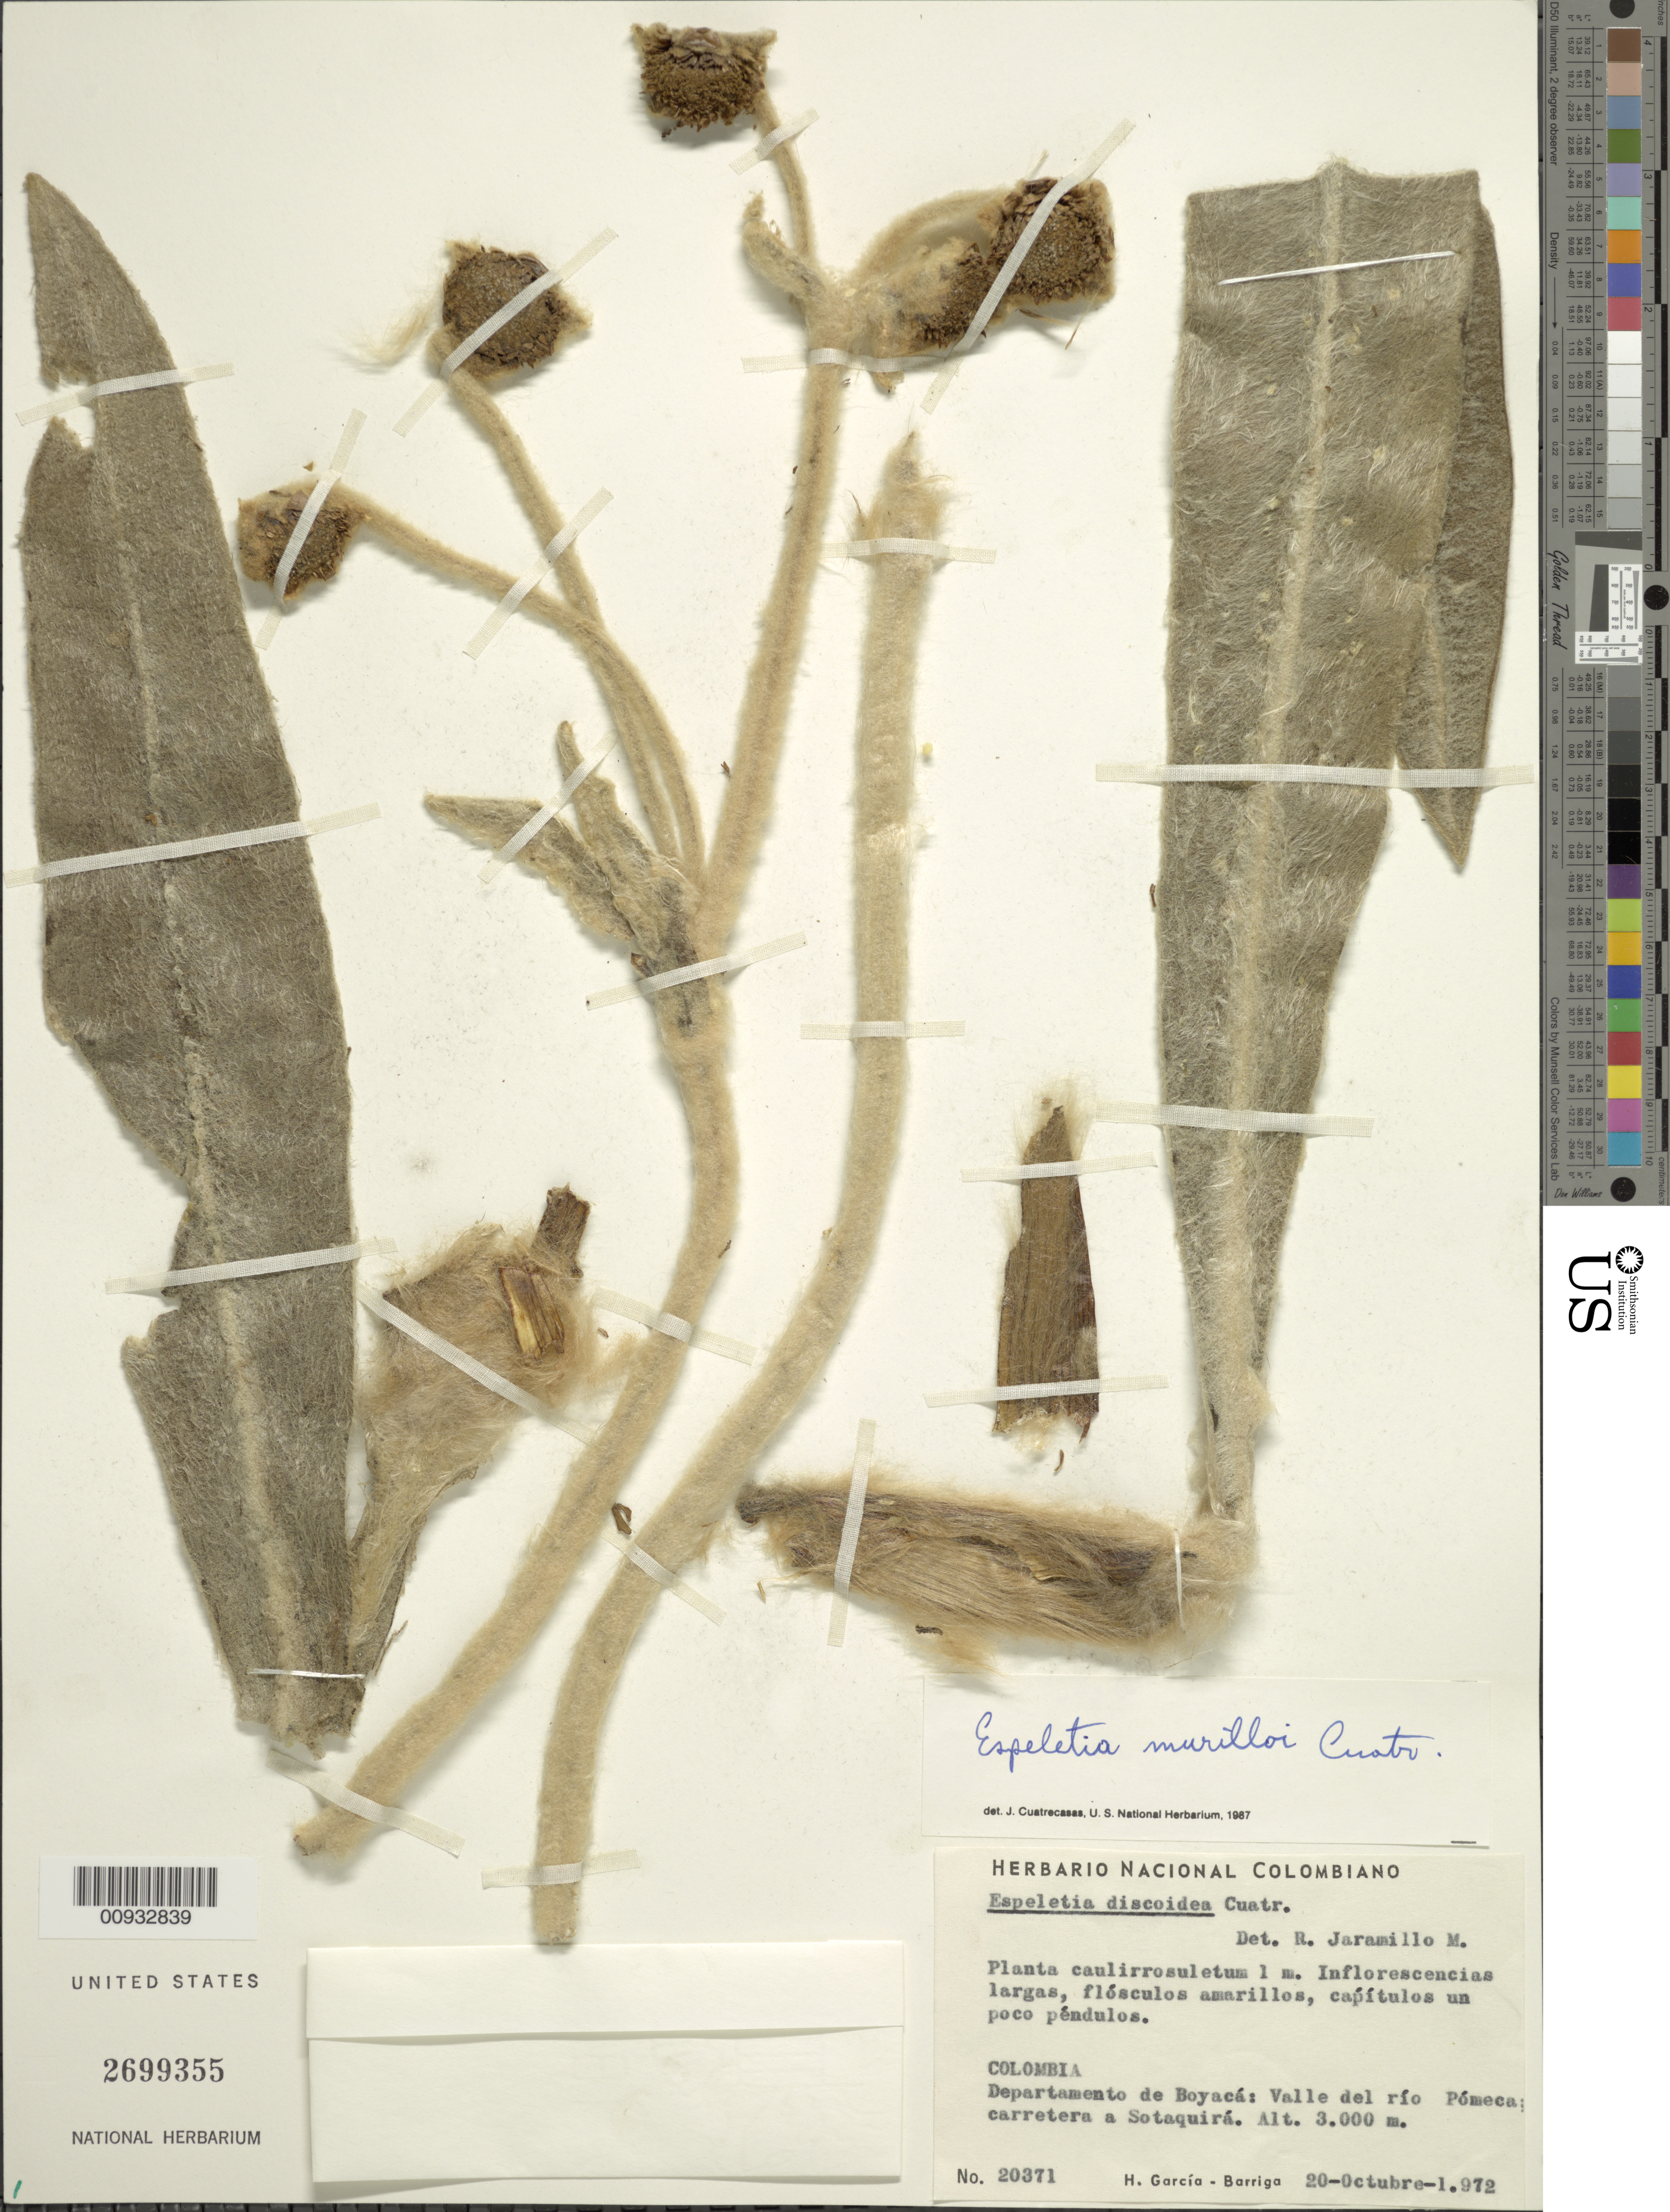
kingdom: Plantae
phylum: Tracheophyta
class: Magnoliopsida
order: Asterales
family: Asteraceae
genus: Espeletia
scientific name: Espeletia murilloi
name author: Cuatrec.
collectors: H. García Barriga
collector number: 20371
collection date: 1972-10-20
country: Colombia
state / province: Boyacá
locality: Valle del rio Pomeca, Carretera a Sotaquira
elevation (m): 3000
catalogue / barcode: US 2699355